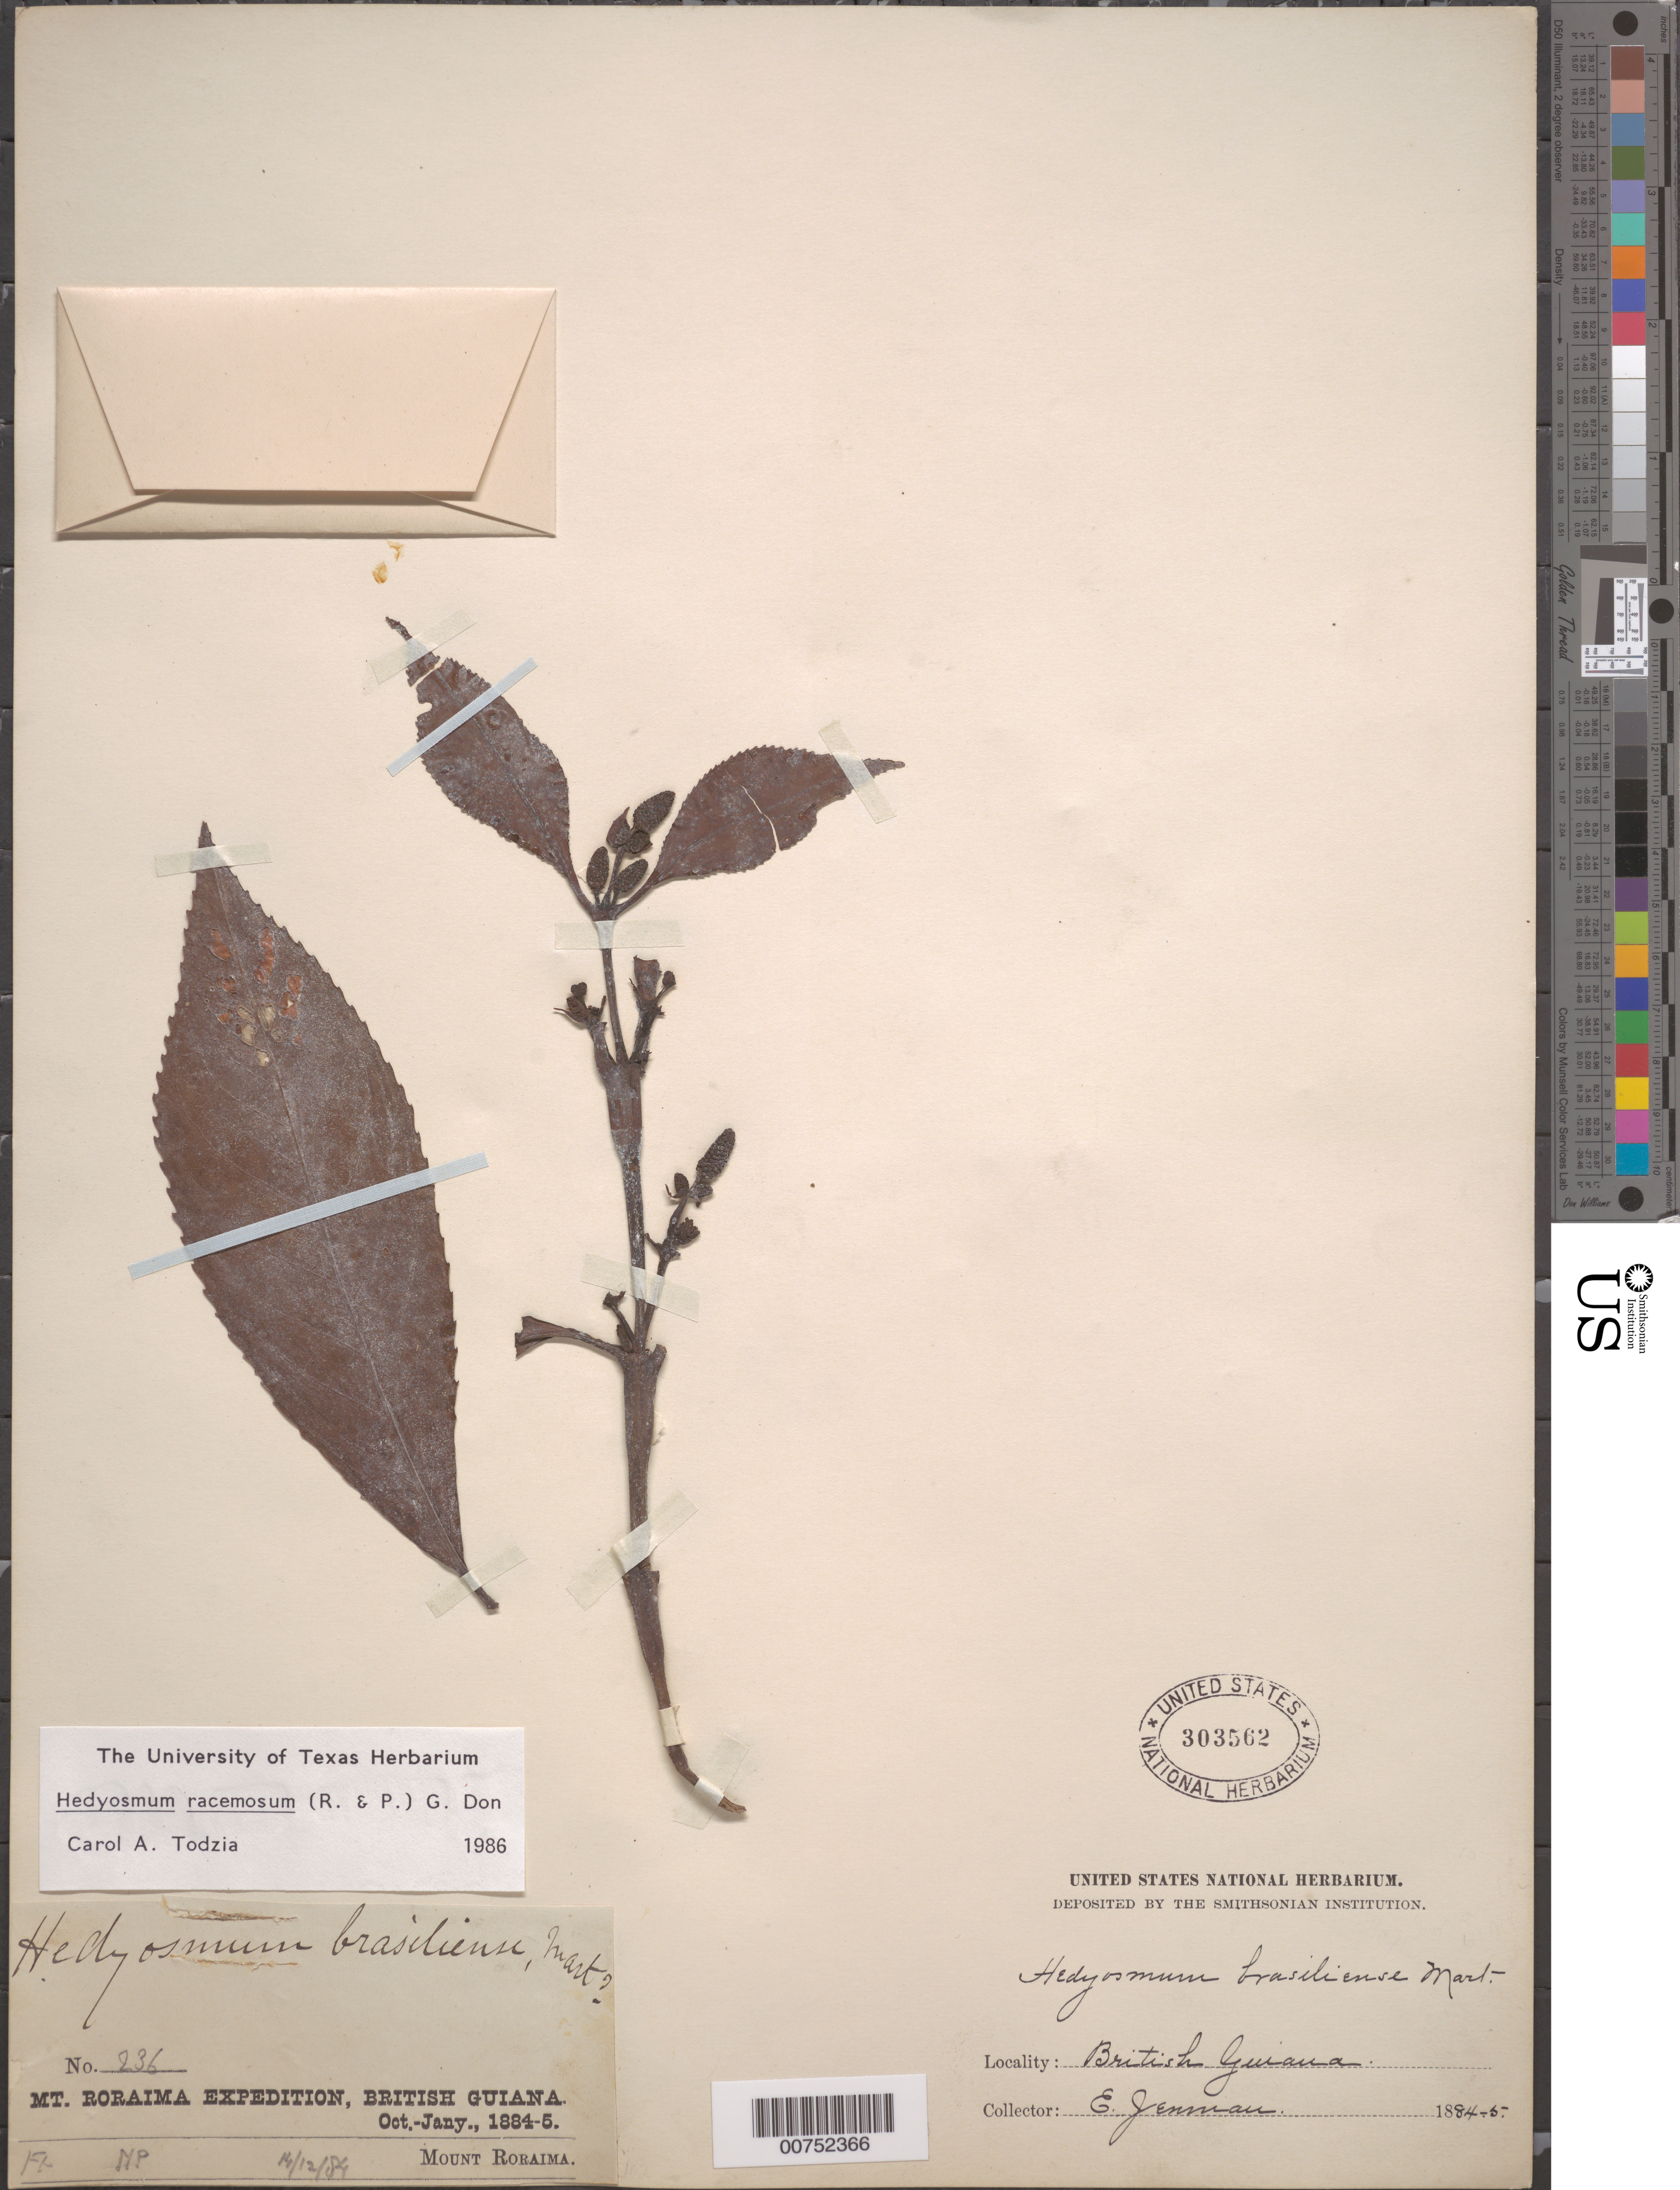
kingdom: Plantae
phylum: Tracheophyta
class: Magnoliopsida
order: Chloranthales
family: Chloranthaceae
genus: Hedyosmum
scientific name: Hedyosmum racemosum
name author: (Ruiz & Pav.) G. Don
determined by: Todzia, C. A., (TEX), University of Texas Austin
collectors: G. S. Jenman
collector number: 236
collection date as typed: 14 December 1884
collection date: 1884-12-14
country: Guyana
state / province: Cuyuni-Mazaruni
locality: Mt. Roraima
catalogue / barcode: US 303562